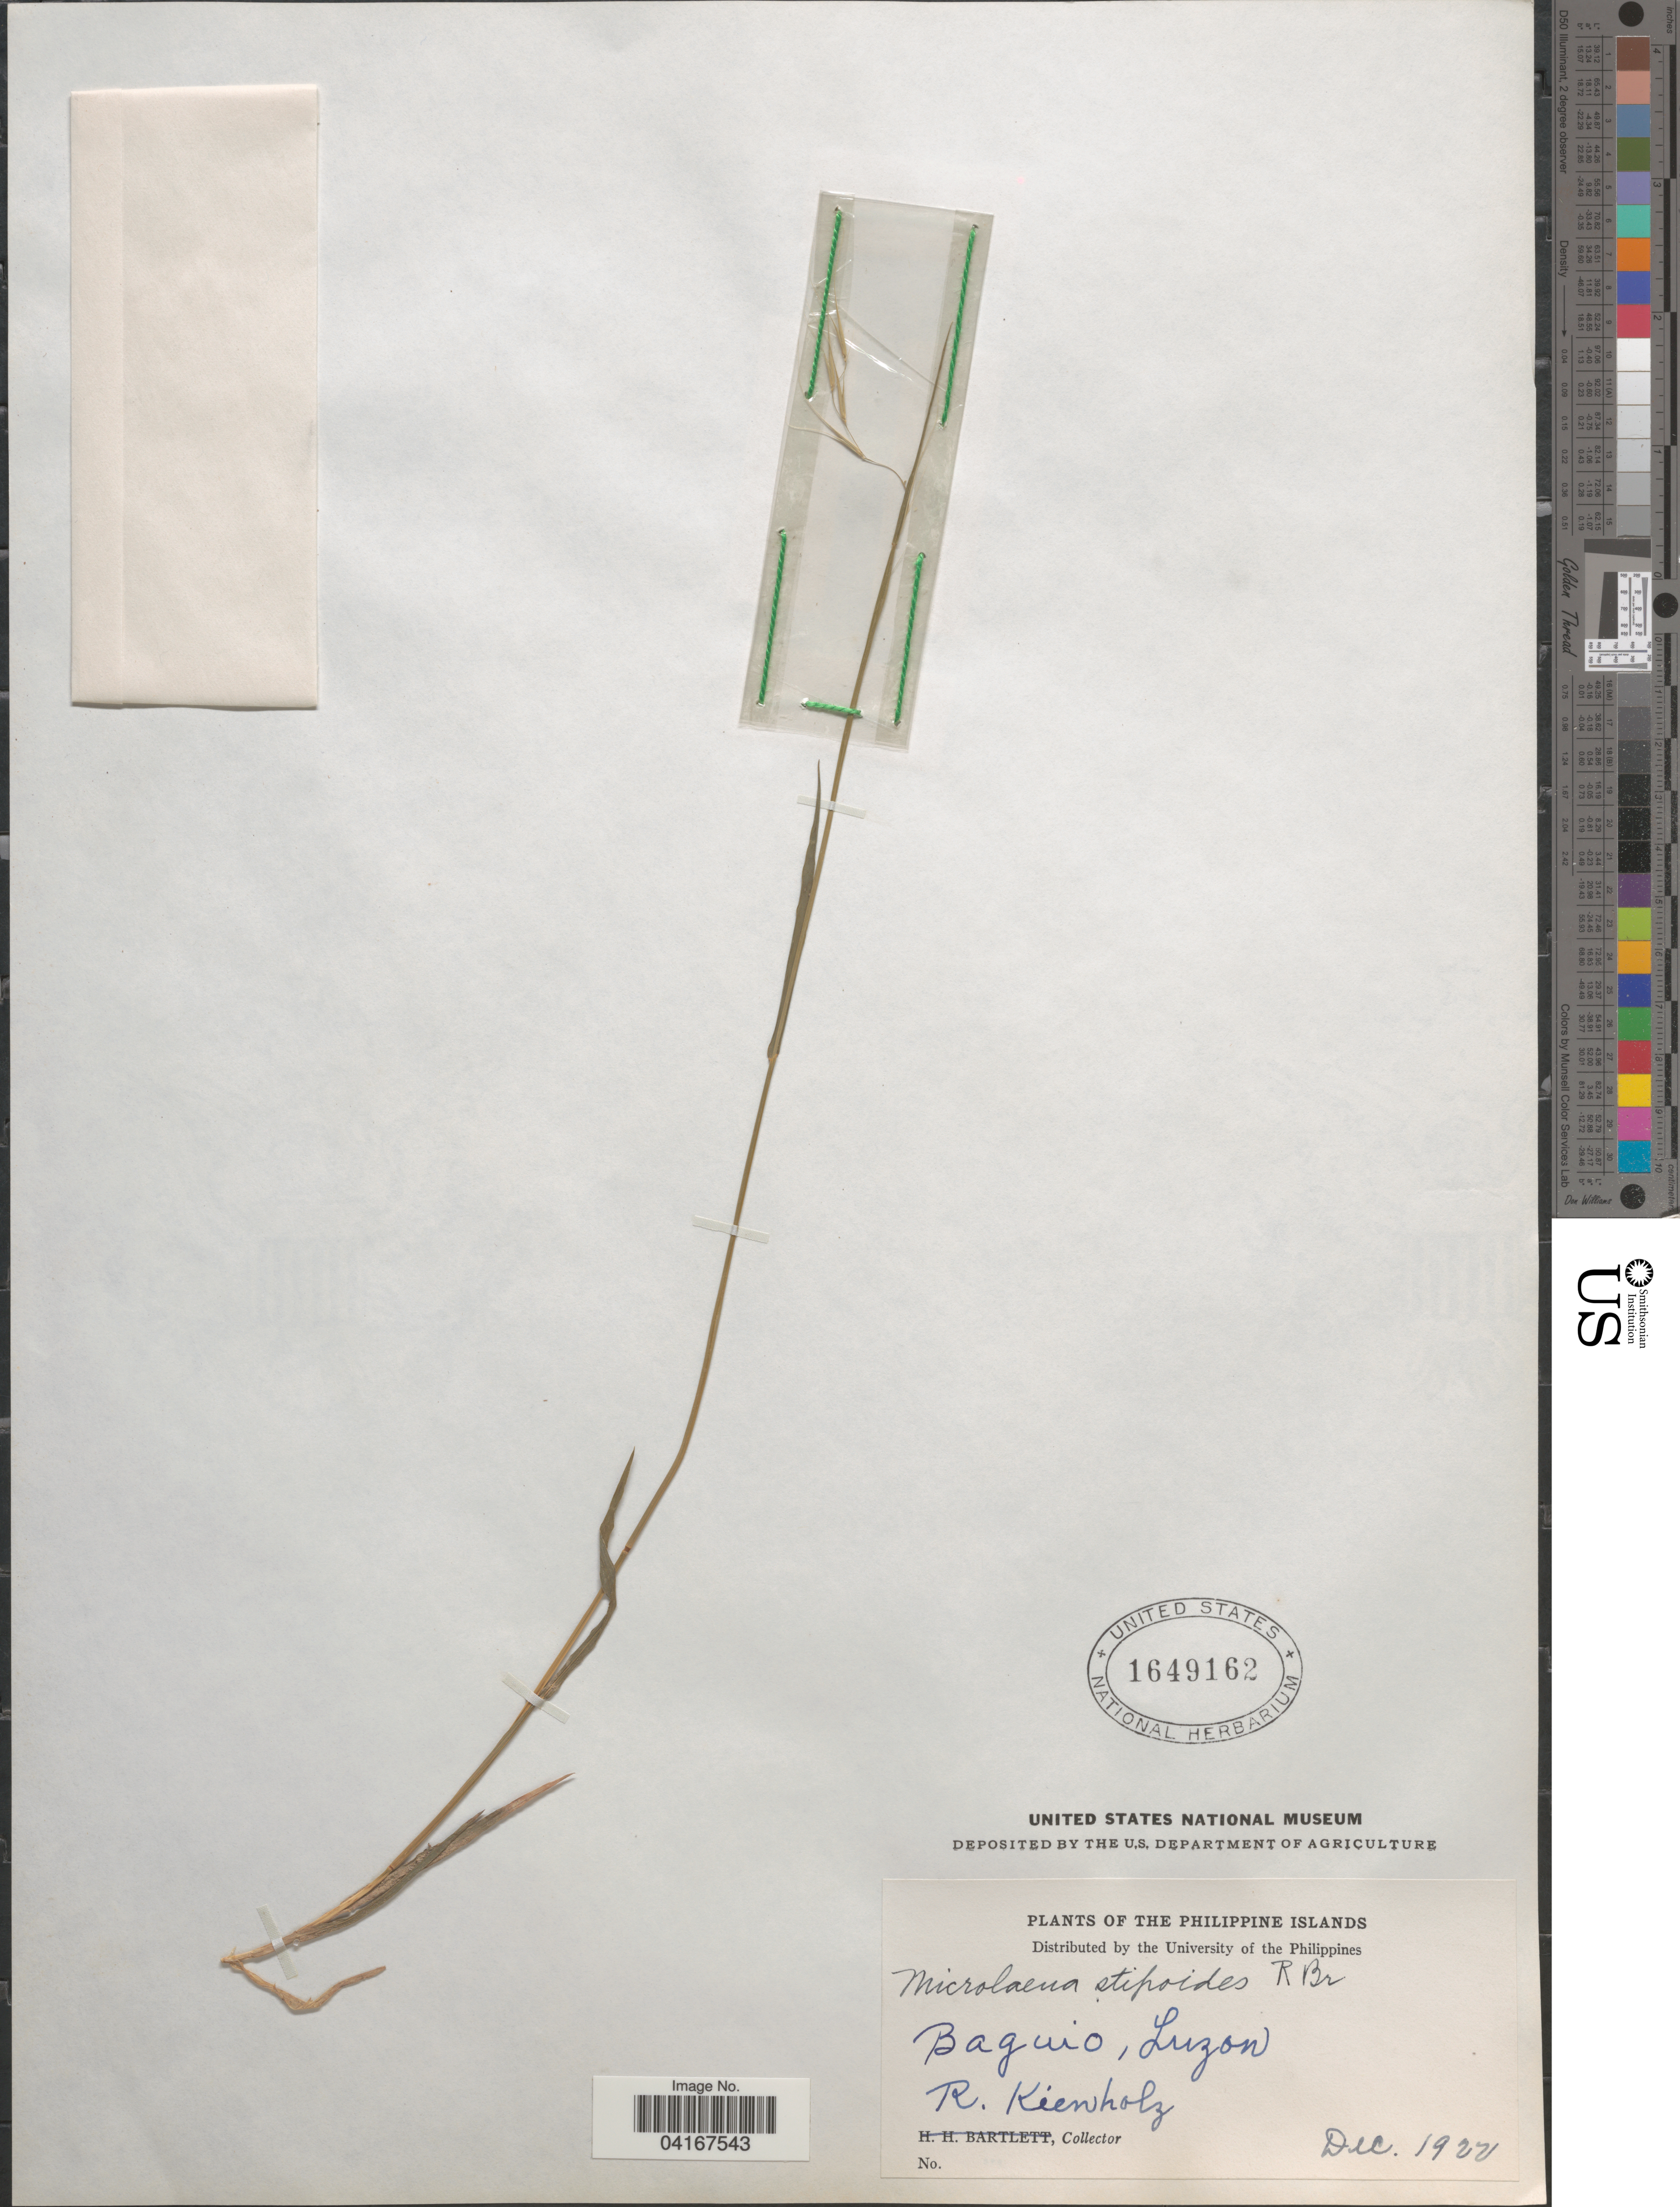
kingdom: Plantae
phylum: Tracheophyta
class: Liliopsida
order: Poales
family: Poaceae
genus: Microlaena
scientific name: Microlaena stipoides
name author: (Labill.) R. Br.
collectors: R. Kienholz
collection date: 1922-12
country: Philippines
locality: Baguio, Luzon. The Philippine Islands.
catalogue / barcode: US 1649162